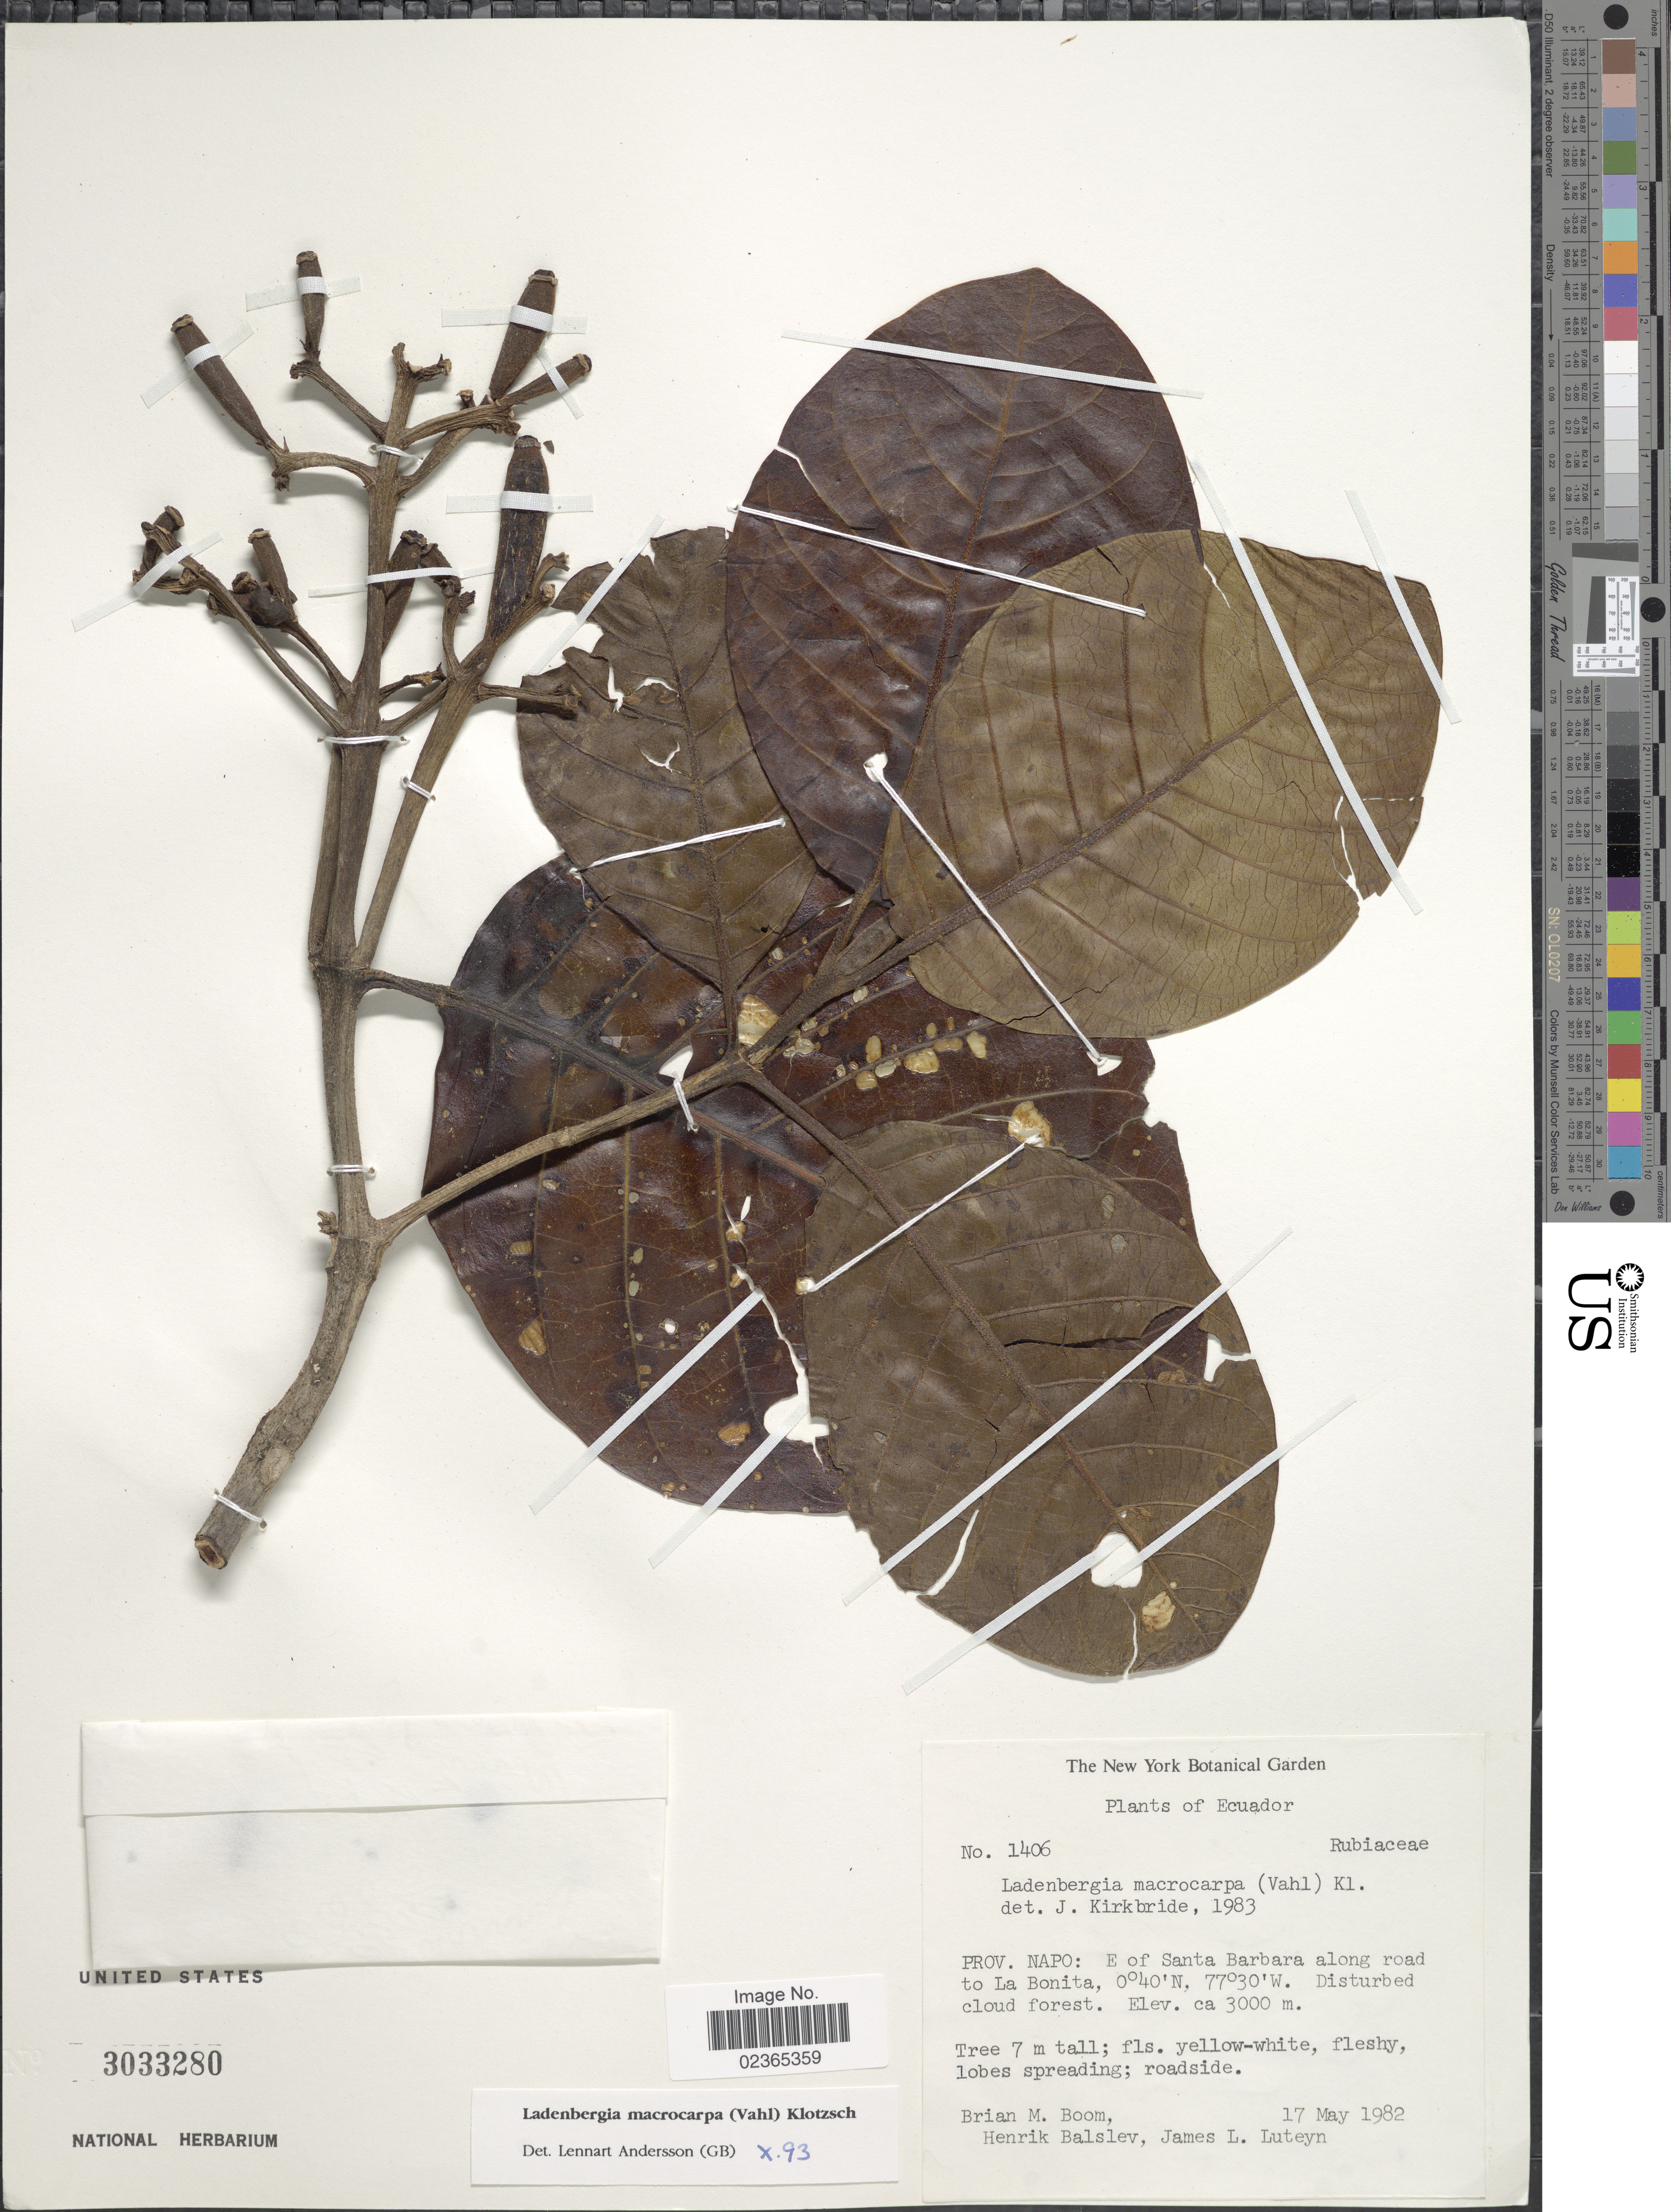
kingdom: Plantae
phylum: Tracheophyta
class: Magnoliopsida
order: Gentianales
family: Rubiaceae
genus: Ladenbergia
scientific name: Ladenbergia macrocarpa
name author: (Vahl) Klotzsch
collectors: B. M. Boom, H. Balslev & J. L. Luteyn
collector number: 1406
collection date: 1982-05-17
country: Ecuador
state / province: Napo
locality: E of Santa Barbara along road to La Bonita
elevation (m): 3000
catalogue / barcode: US 3033280